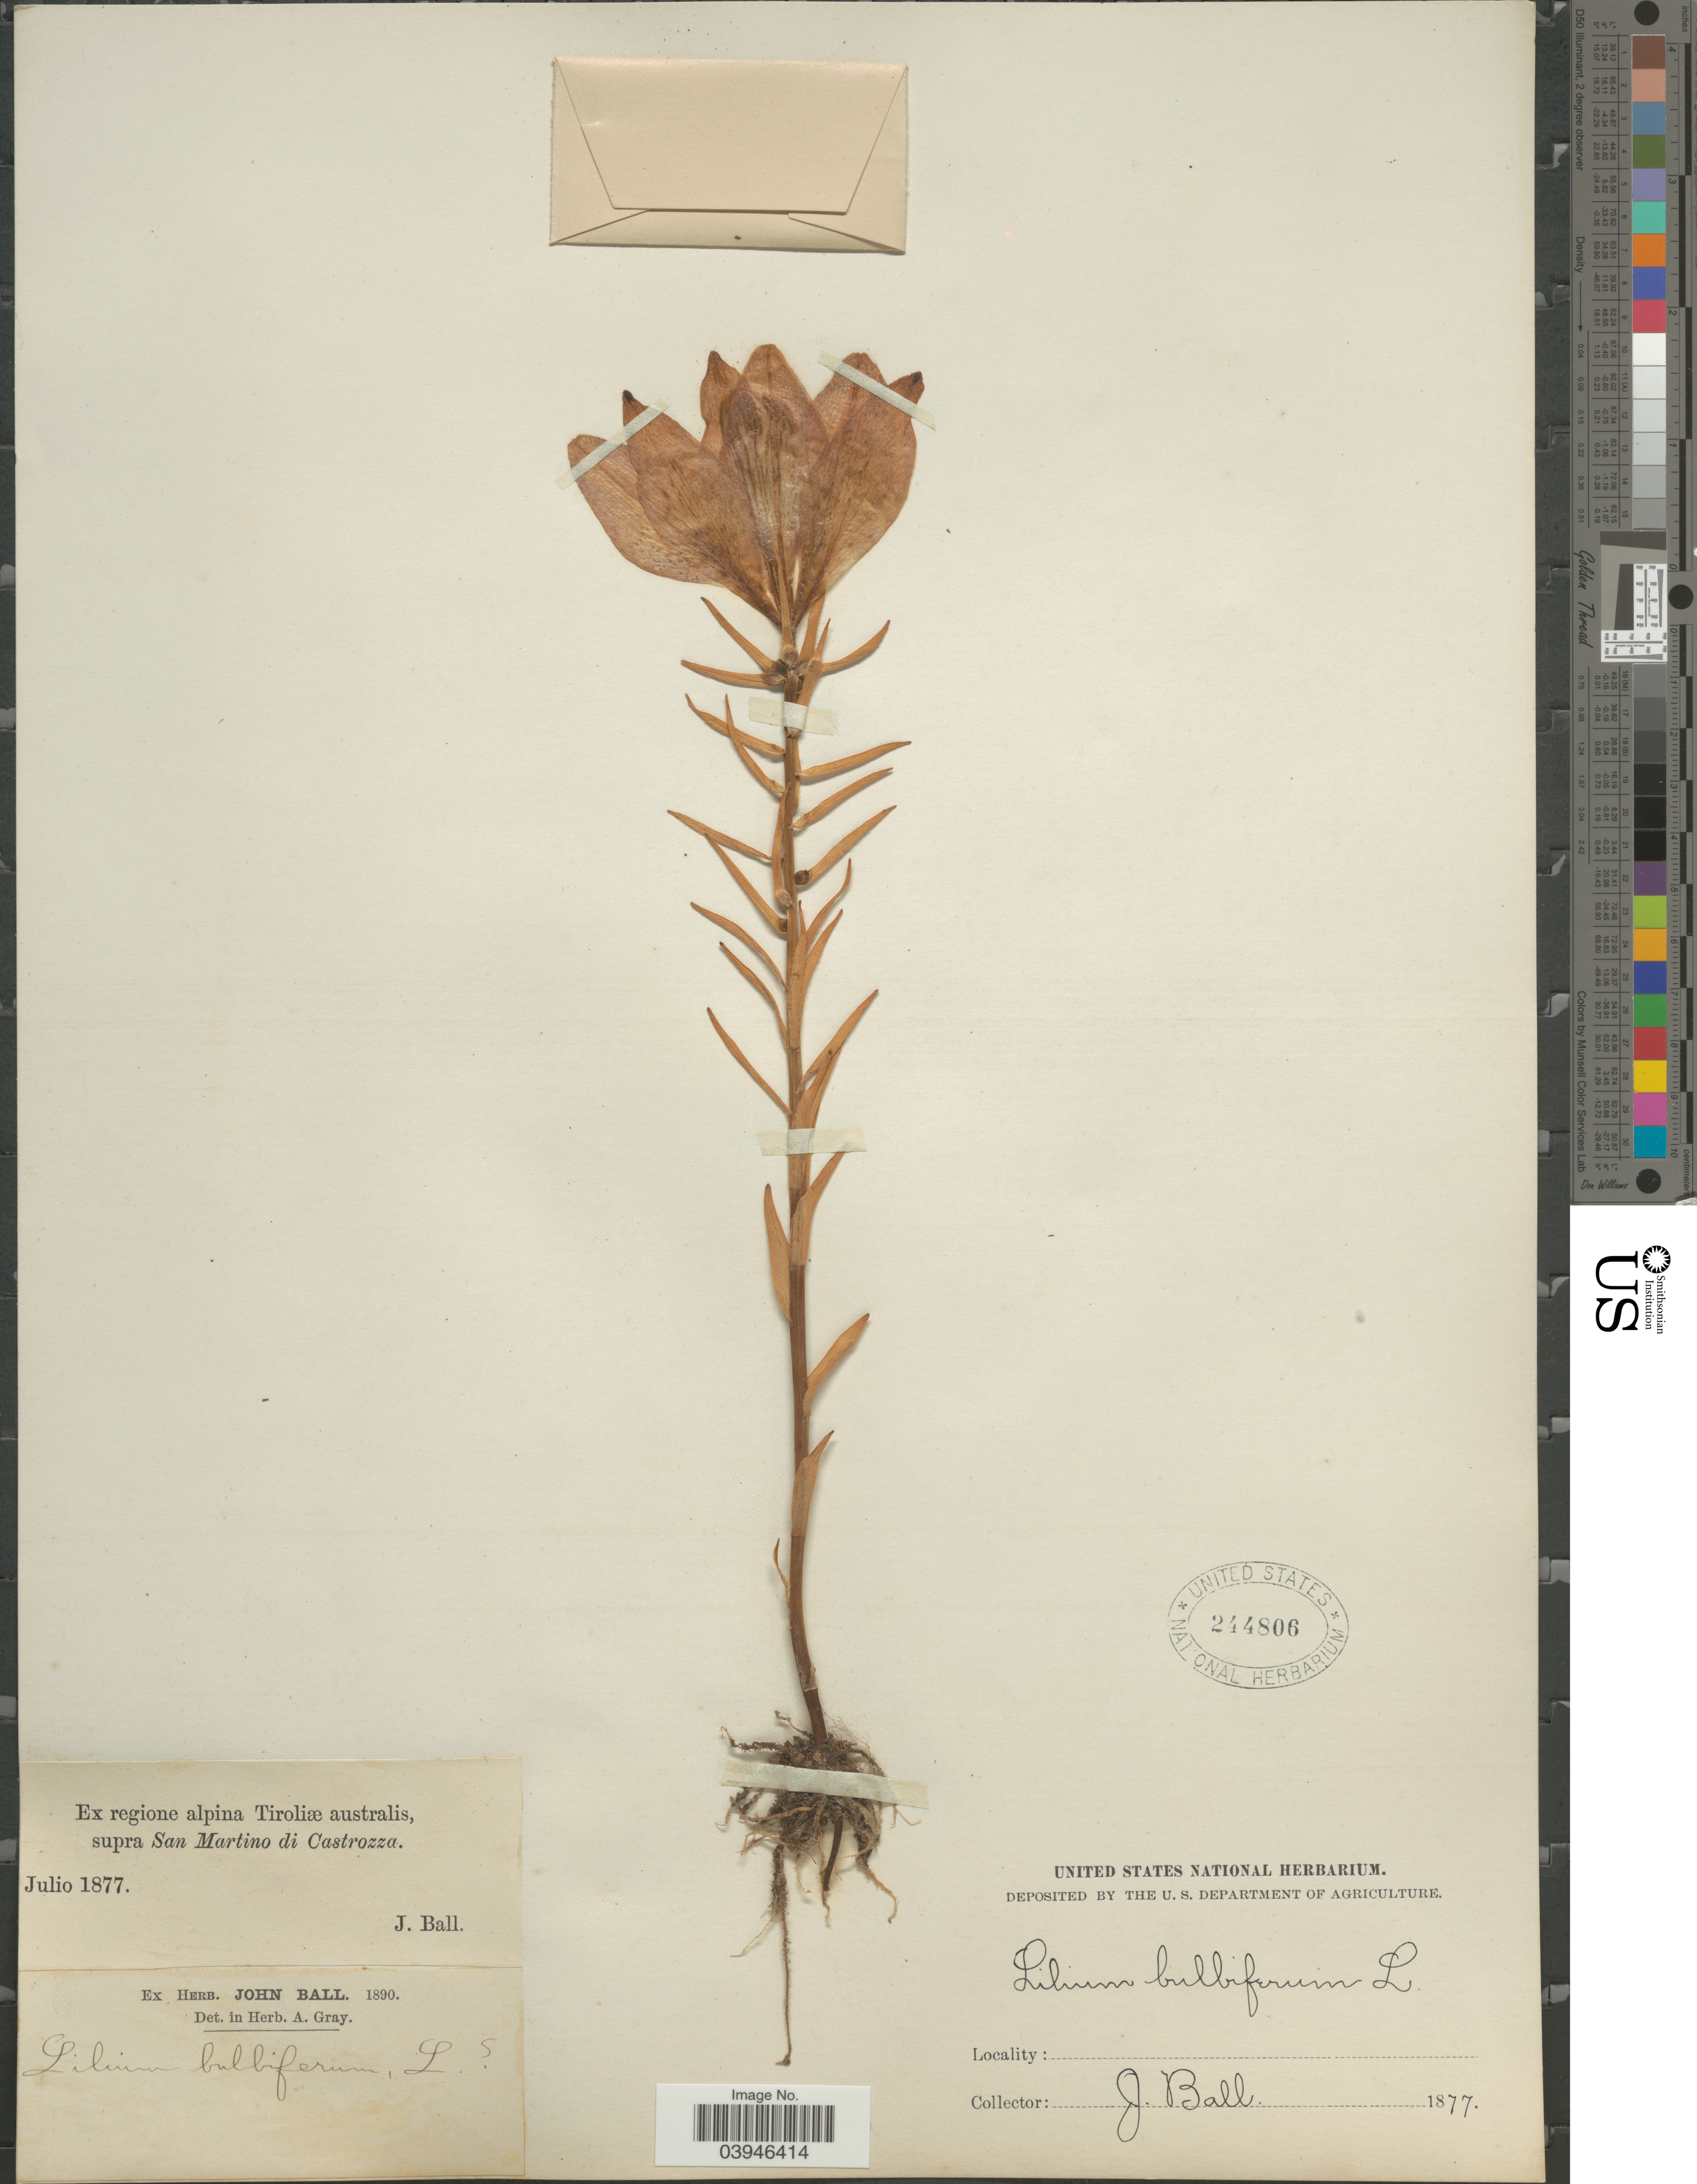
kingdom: Plantae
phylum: Tracheophyta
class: Liliopsida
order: Liliales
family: Liliaceae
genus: Lilium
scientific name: Lilium bulbiferum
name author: L.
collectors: J. Ball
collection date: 1877-07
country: Austria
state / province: Tirol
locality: Ex regione alpina Tiroliae australis, supra San Martino di Castrozza.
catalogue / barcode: US 244806